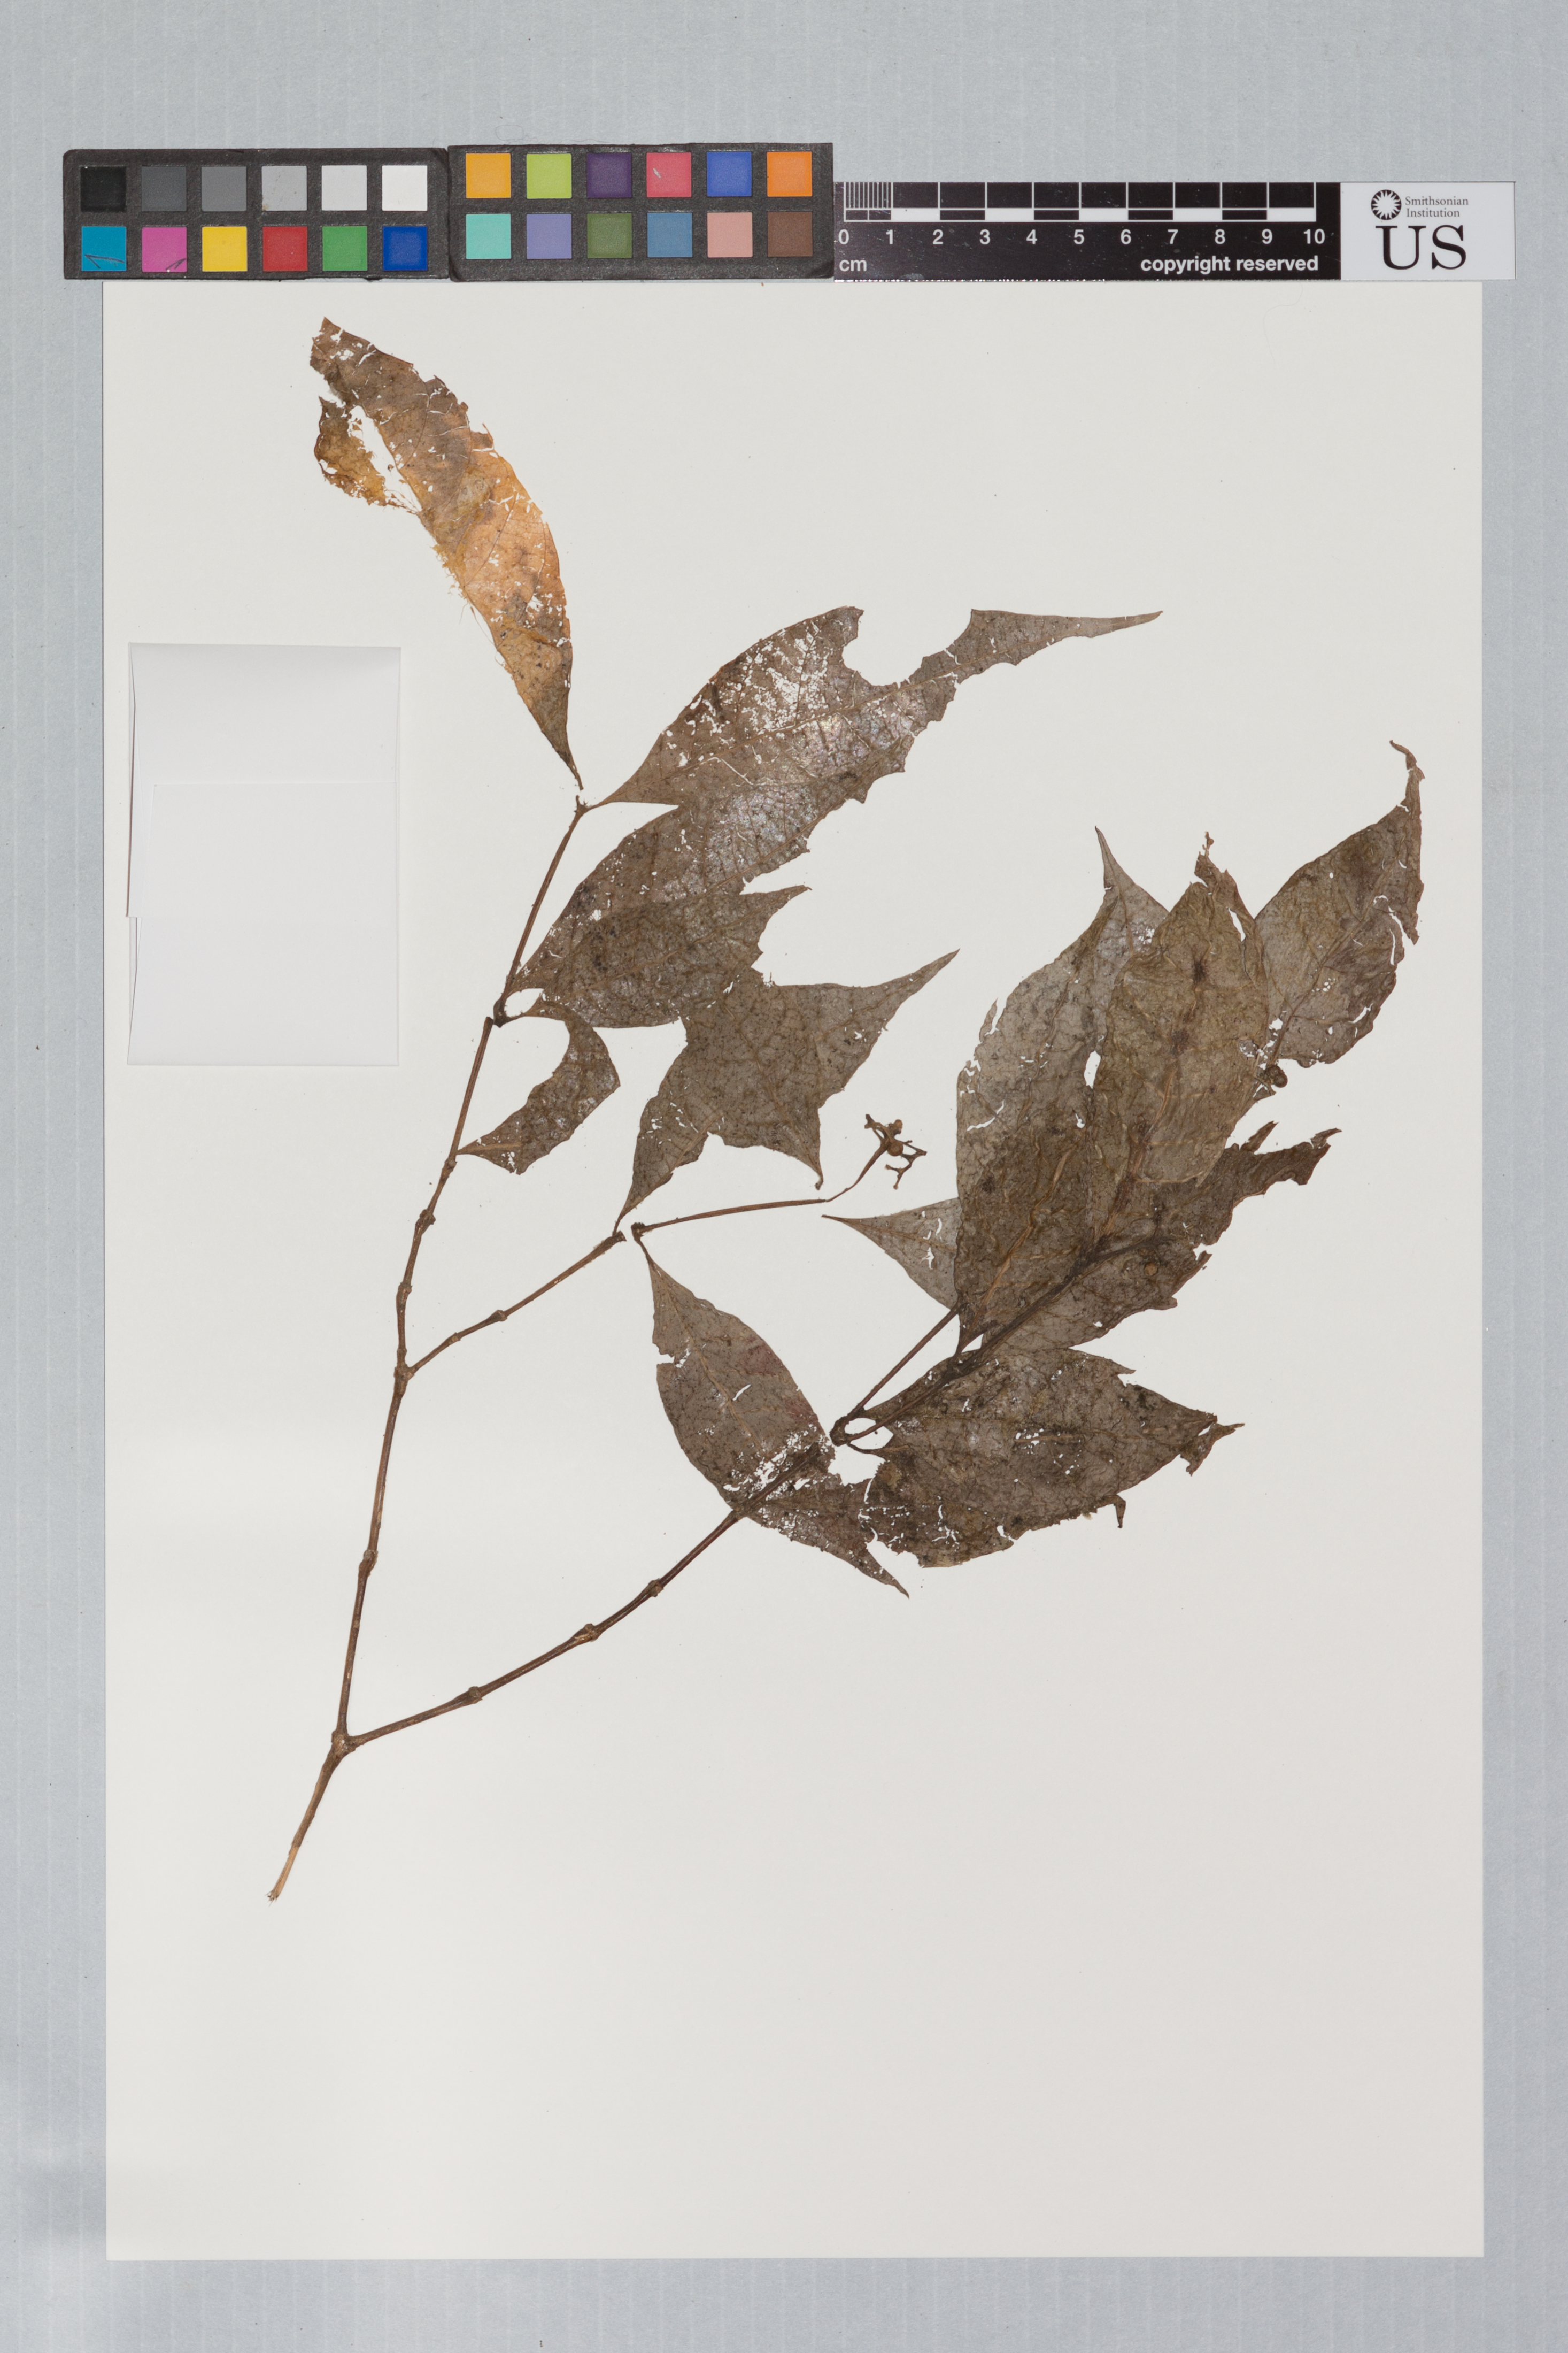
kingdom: Plantae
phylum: Tracheophyta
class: Magnoliopsida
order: Gentianales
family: Rubiaceae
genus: Psychotria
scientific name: Psychotria acuminata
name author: Benth.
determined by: Taylor, Charlotte M.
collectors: T. McDowell & D. Gopaul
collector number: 2602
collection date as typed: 17 May 1990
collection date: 1990-05-17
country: Guyana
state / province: Cuyuni-Mazaruni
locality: Paruima to Conoch Tipu, S of village ±1 km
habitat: Disturbed farmed hillside with regrowth forest; old forest on hilltop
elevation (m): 530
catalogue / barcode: US 3340634